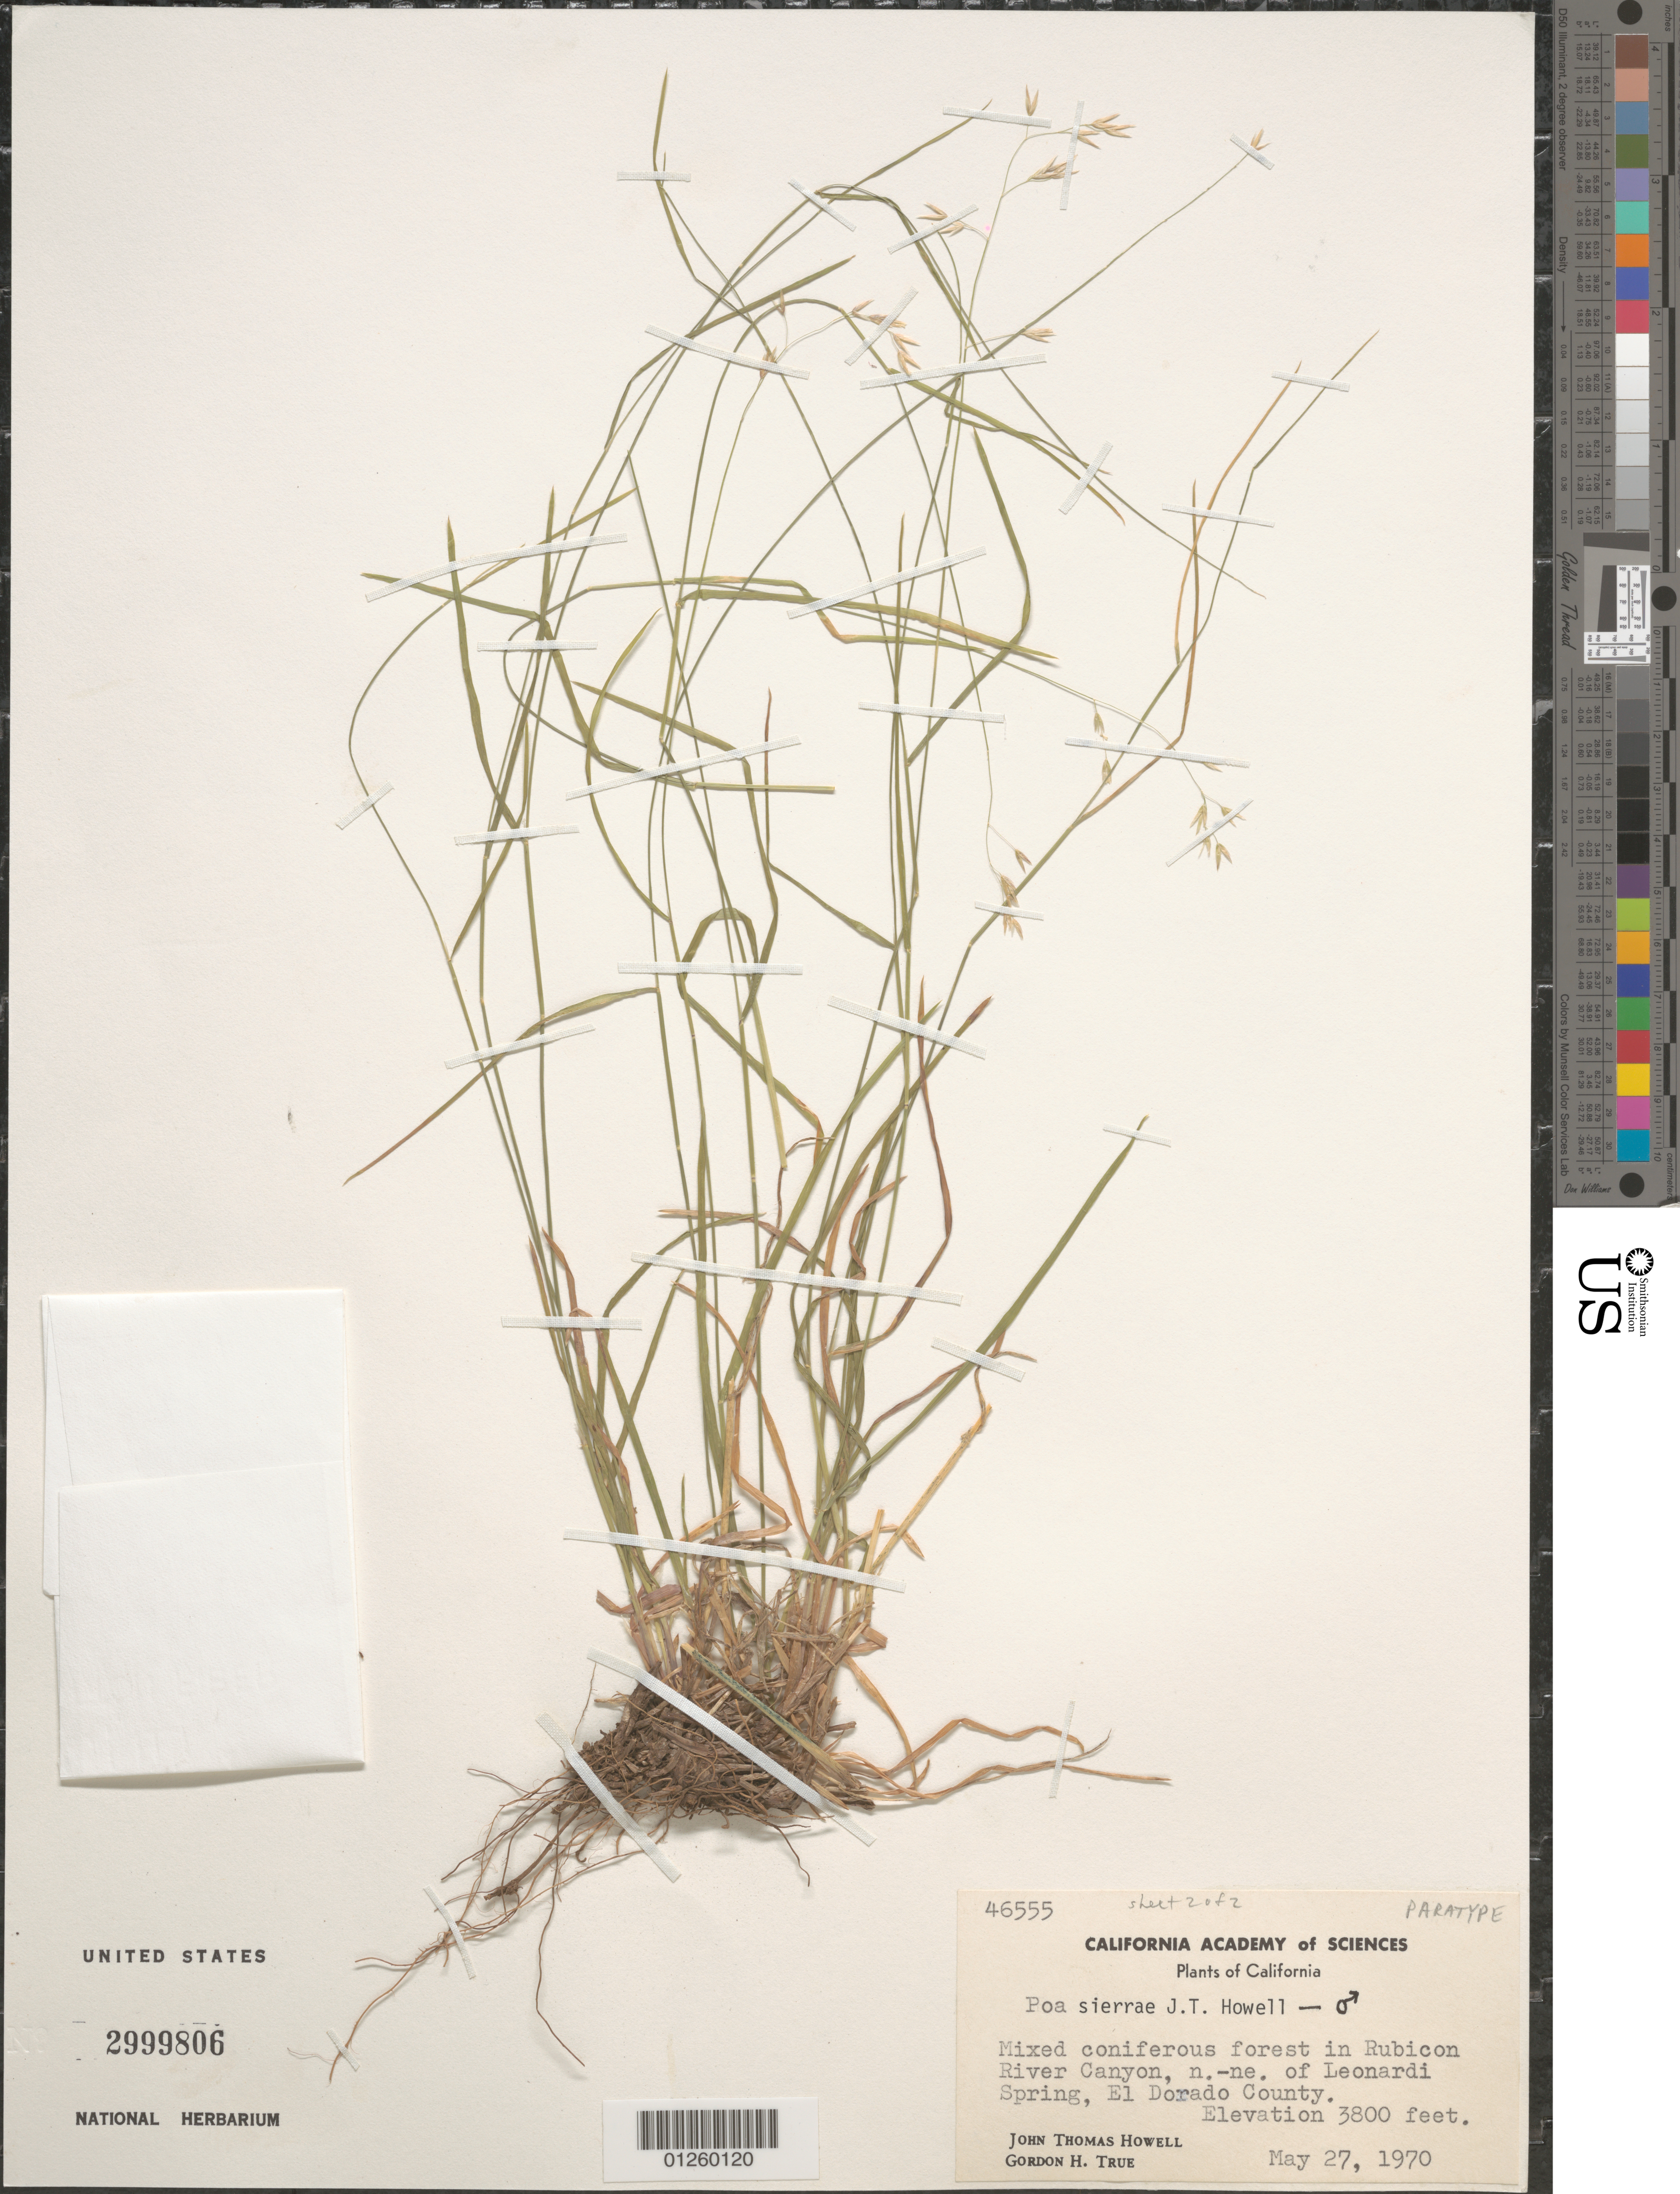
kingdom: Plantae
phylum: Tracheophyta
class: Liliopsida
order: Poales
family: Poaceae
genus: Poa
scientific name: Poa sierrae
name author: J.T. Howell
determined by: Soreng, Robert J., Research Associate (BOT), Smithsonian Institution - National Museum of Natural History (UNITED STATES)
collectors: J. T. Howell & G. H. True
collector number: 46555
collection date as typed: May 27, 1970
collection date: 1970-05-27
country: United States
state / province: California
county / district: El Dorado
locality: Mixed coniferous forest in Rubicon River Canyon, n.- ne. of Leonardi Spring.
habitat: Mixed coniferous forest.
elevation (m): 1158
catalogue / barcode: US 2999806